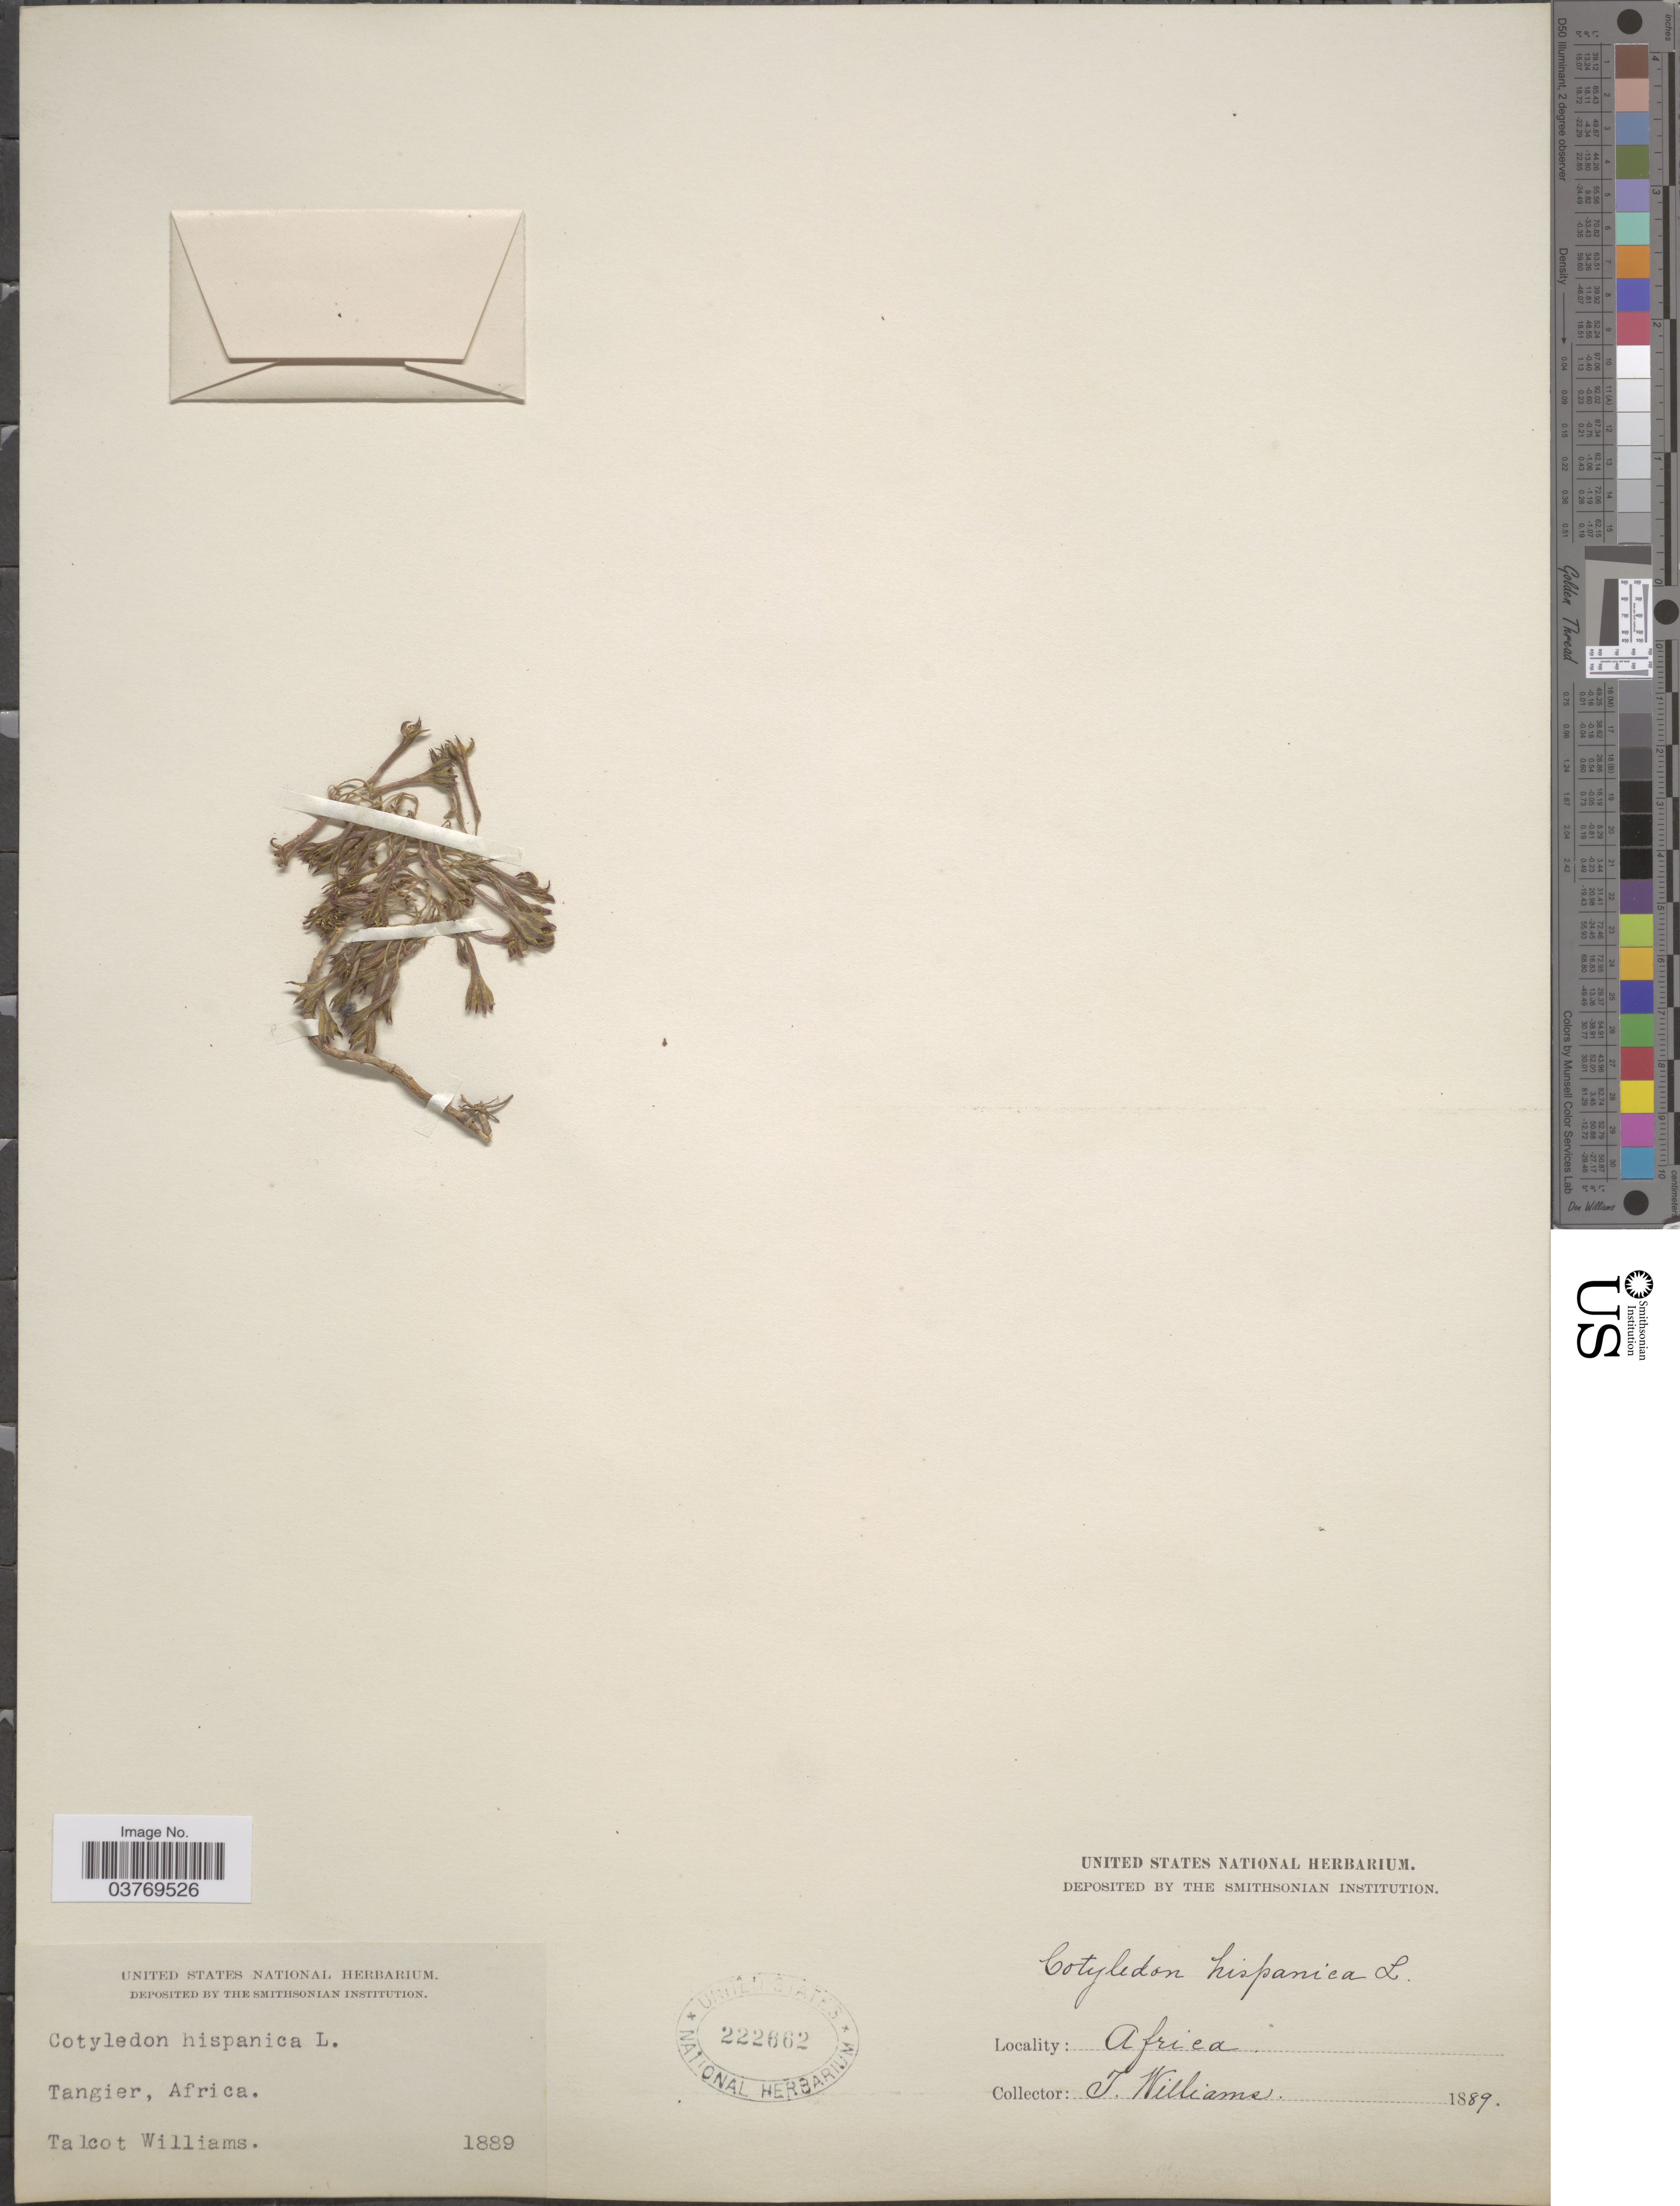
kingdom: Plantae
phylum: Tracheophyta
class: Magnoliopsida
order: Saxifragales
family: Crassulaceae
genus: Pistorinia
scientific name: Pistorinia hispanica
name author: (L.) DC.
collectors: T. Williams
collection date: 1889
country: Morocco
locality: Tangier, Africa.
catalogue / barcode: US 222662